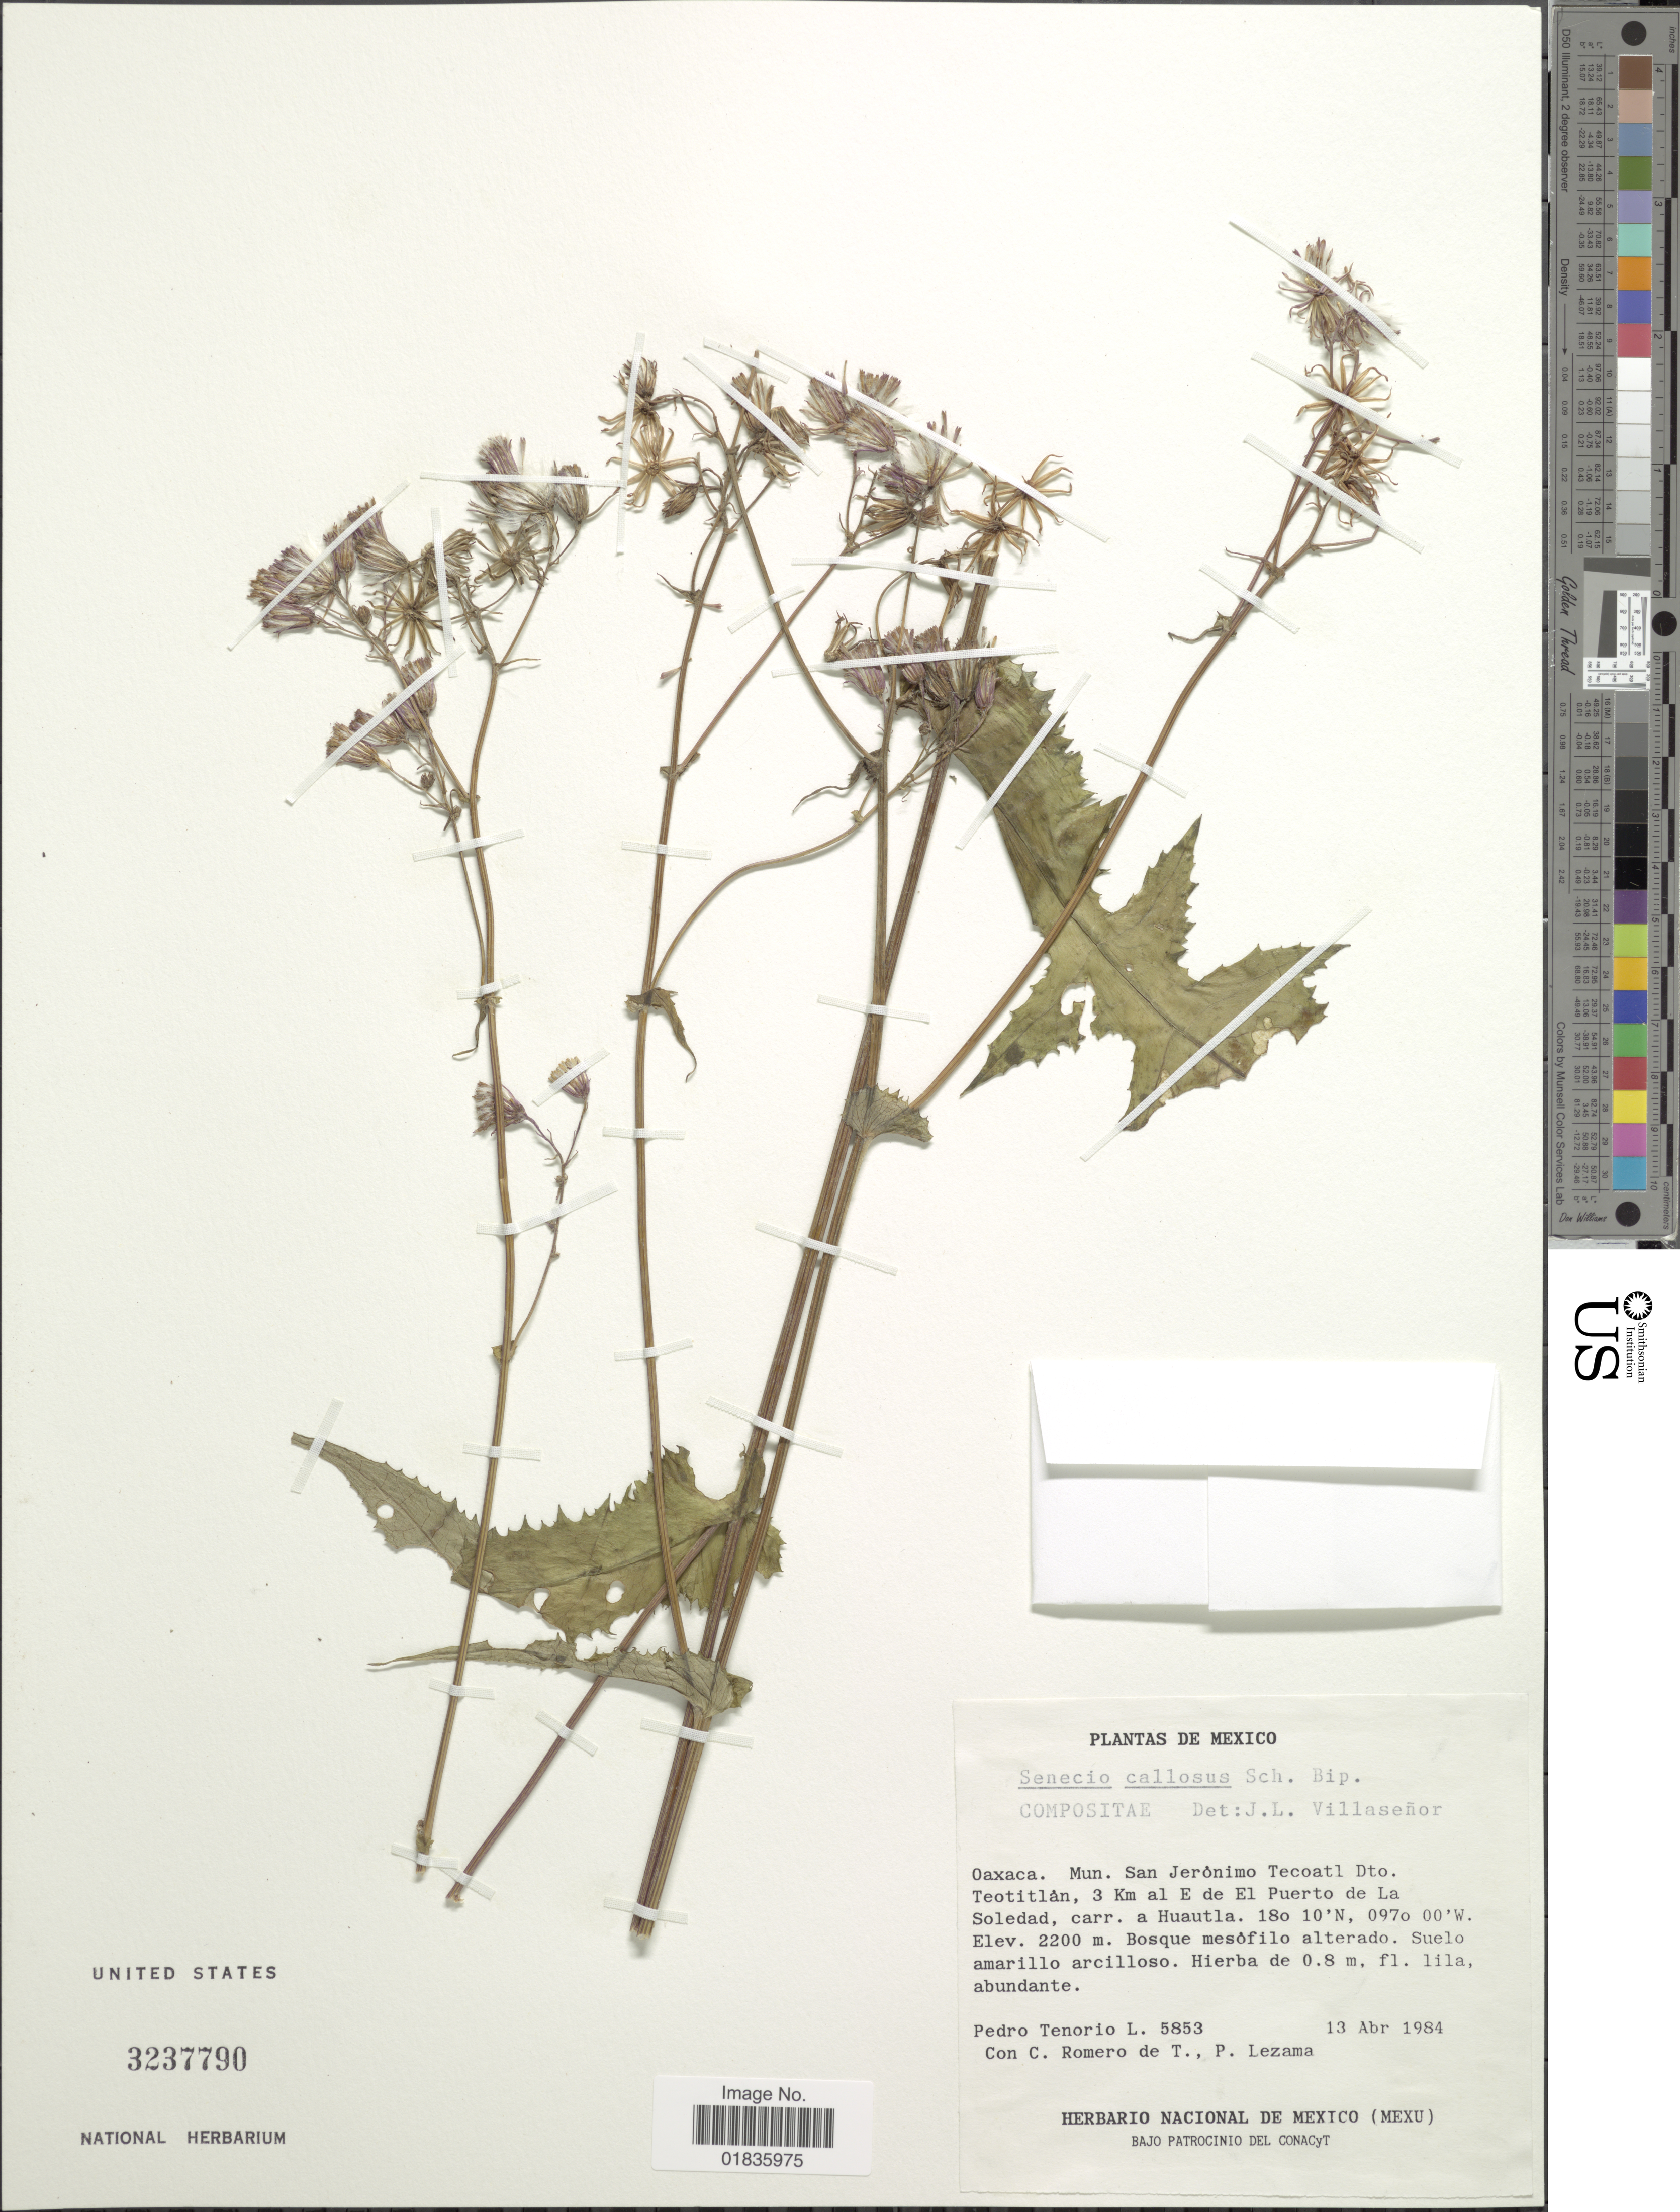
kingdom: Plantae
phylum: Tracheophyta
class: Magnoliopsida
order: Asterales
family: Asteraceae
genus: Senecio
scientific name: Senecio callosus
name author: Sch. Bip.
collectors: P. Tenorio L., C. Romero de T. & P. Lezama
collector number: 5853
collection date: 1984-04-13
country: Mexico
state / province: Oaxaca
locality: Mun. San Jeronimo Tecoatl Dto. Teotitlan, 3 Km al E de El Puerto de La Soledad, carr. a Huautla.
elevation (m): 2200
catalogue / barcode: US 3237790